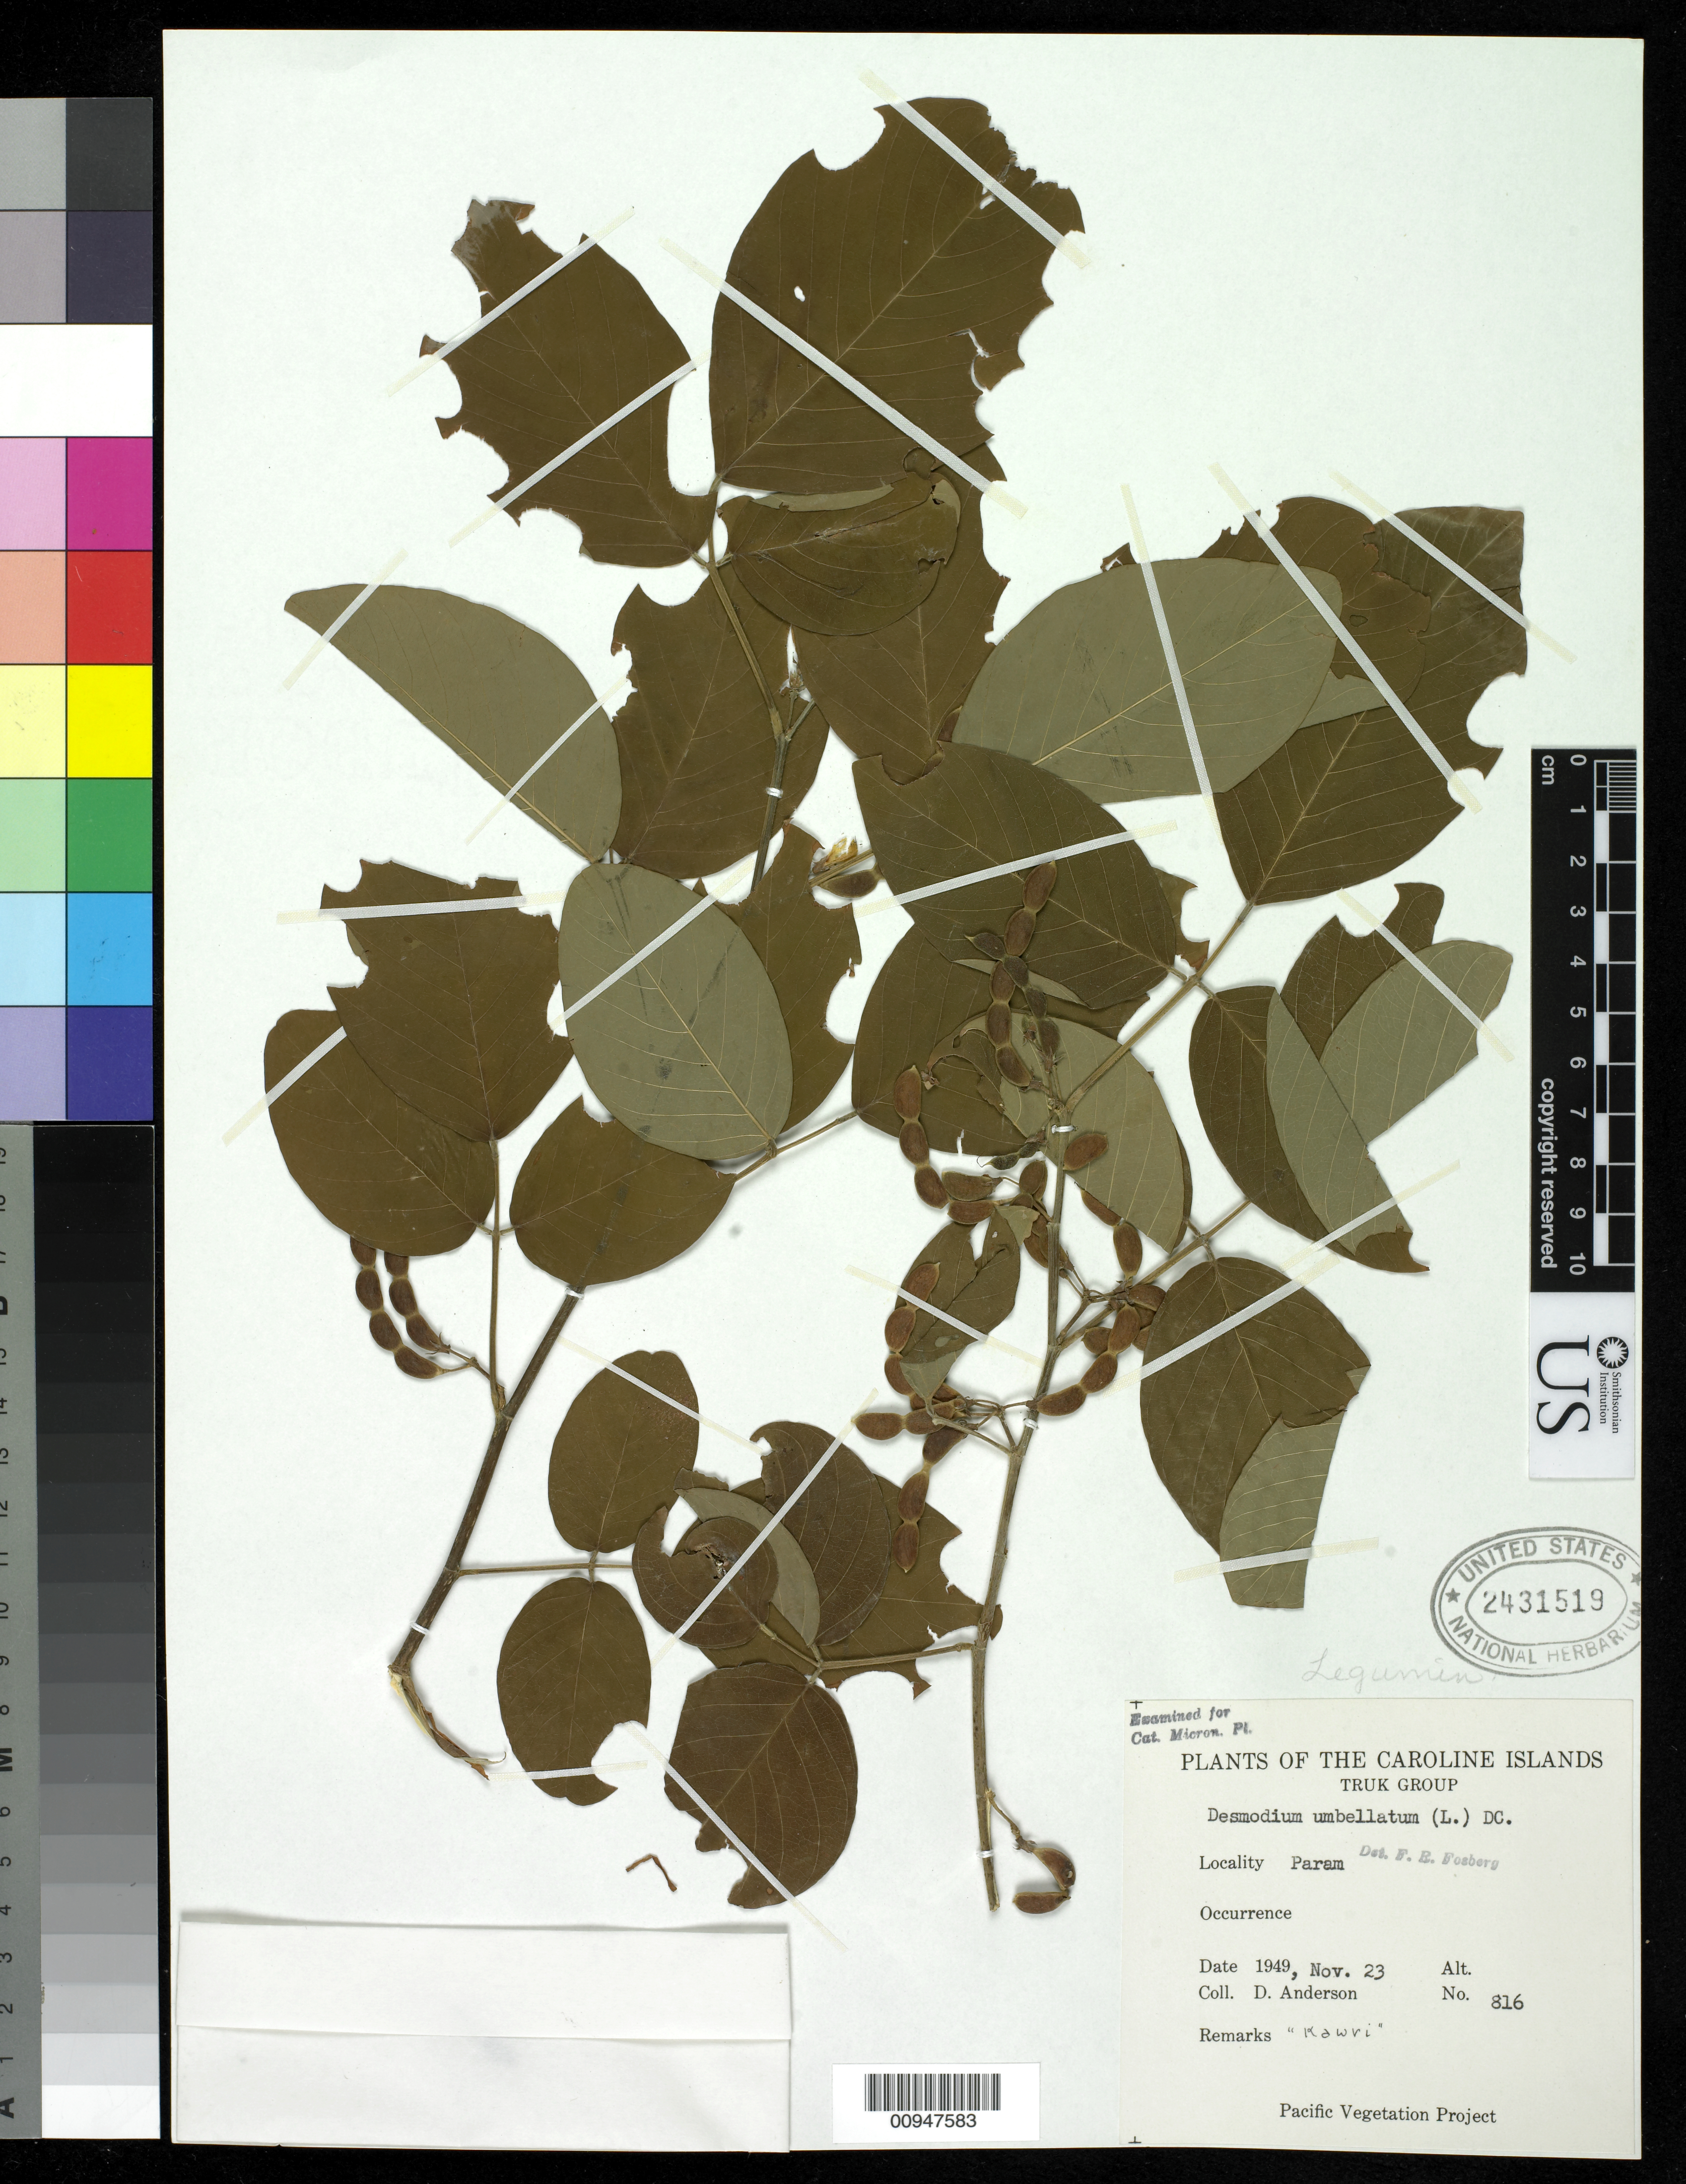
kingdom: Plantae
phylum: Tracheophyta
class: Magnoliopsida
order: Fabales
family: Fabaceae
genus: Dendrolobium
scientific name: Dendrolobium umbellatum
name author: (L.) Benth.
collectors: D. Anderson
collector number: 816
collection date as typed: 23 Nov 1949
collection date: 1949-11-23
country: Micronesia, Federated States of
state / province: Pohnpei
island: Param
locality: Param [Param Islet is in Pohnpei (state) and Parem Islet is in Truk (state)]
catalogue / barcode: US 2431519